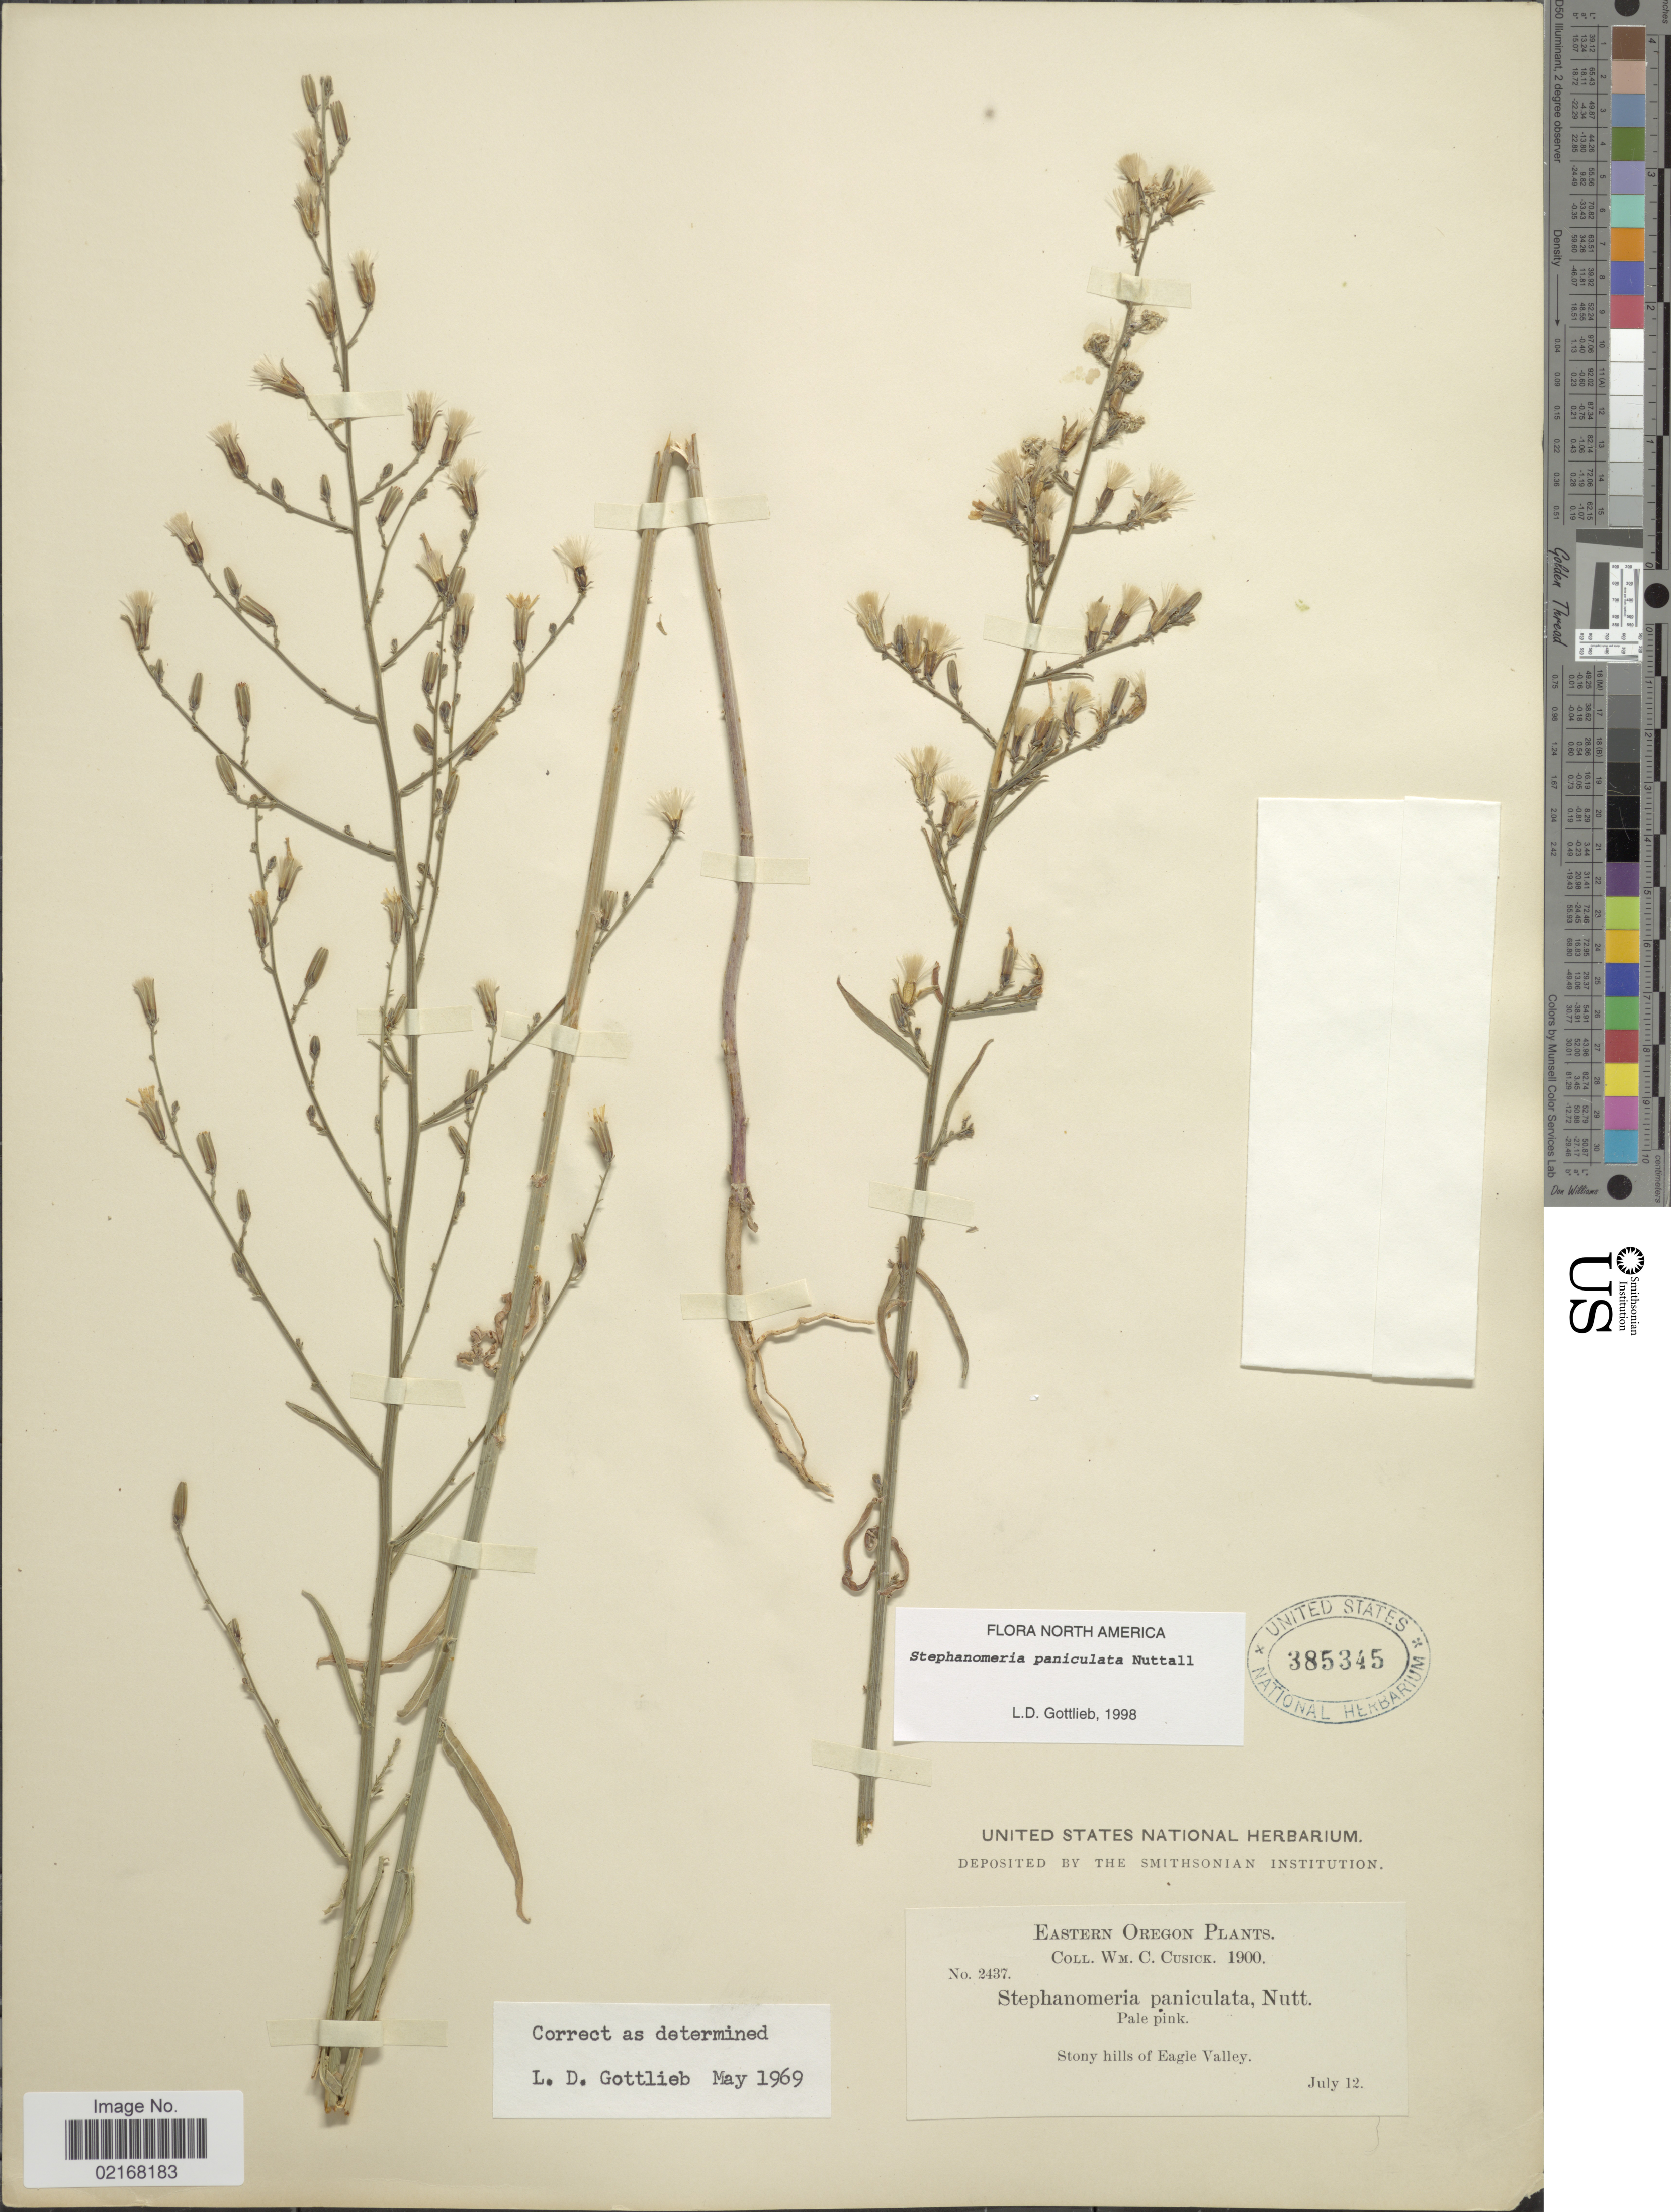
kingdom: Plantae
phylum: Tracheophyta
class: Magnoliopsida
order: Asterales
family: Asteraceae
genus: Stephanomeria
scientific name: Stephanomeria paniculata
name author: Nutt.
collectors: W. C. Cusick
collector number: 2437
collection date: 1900-07-12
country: United States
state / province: Oregon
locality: Eastern Oregon. Stony hills of Eagle Valley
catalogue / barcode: US 385345